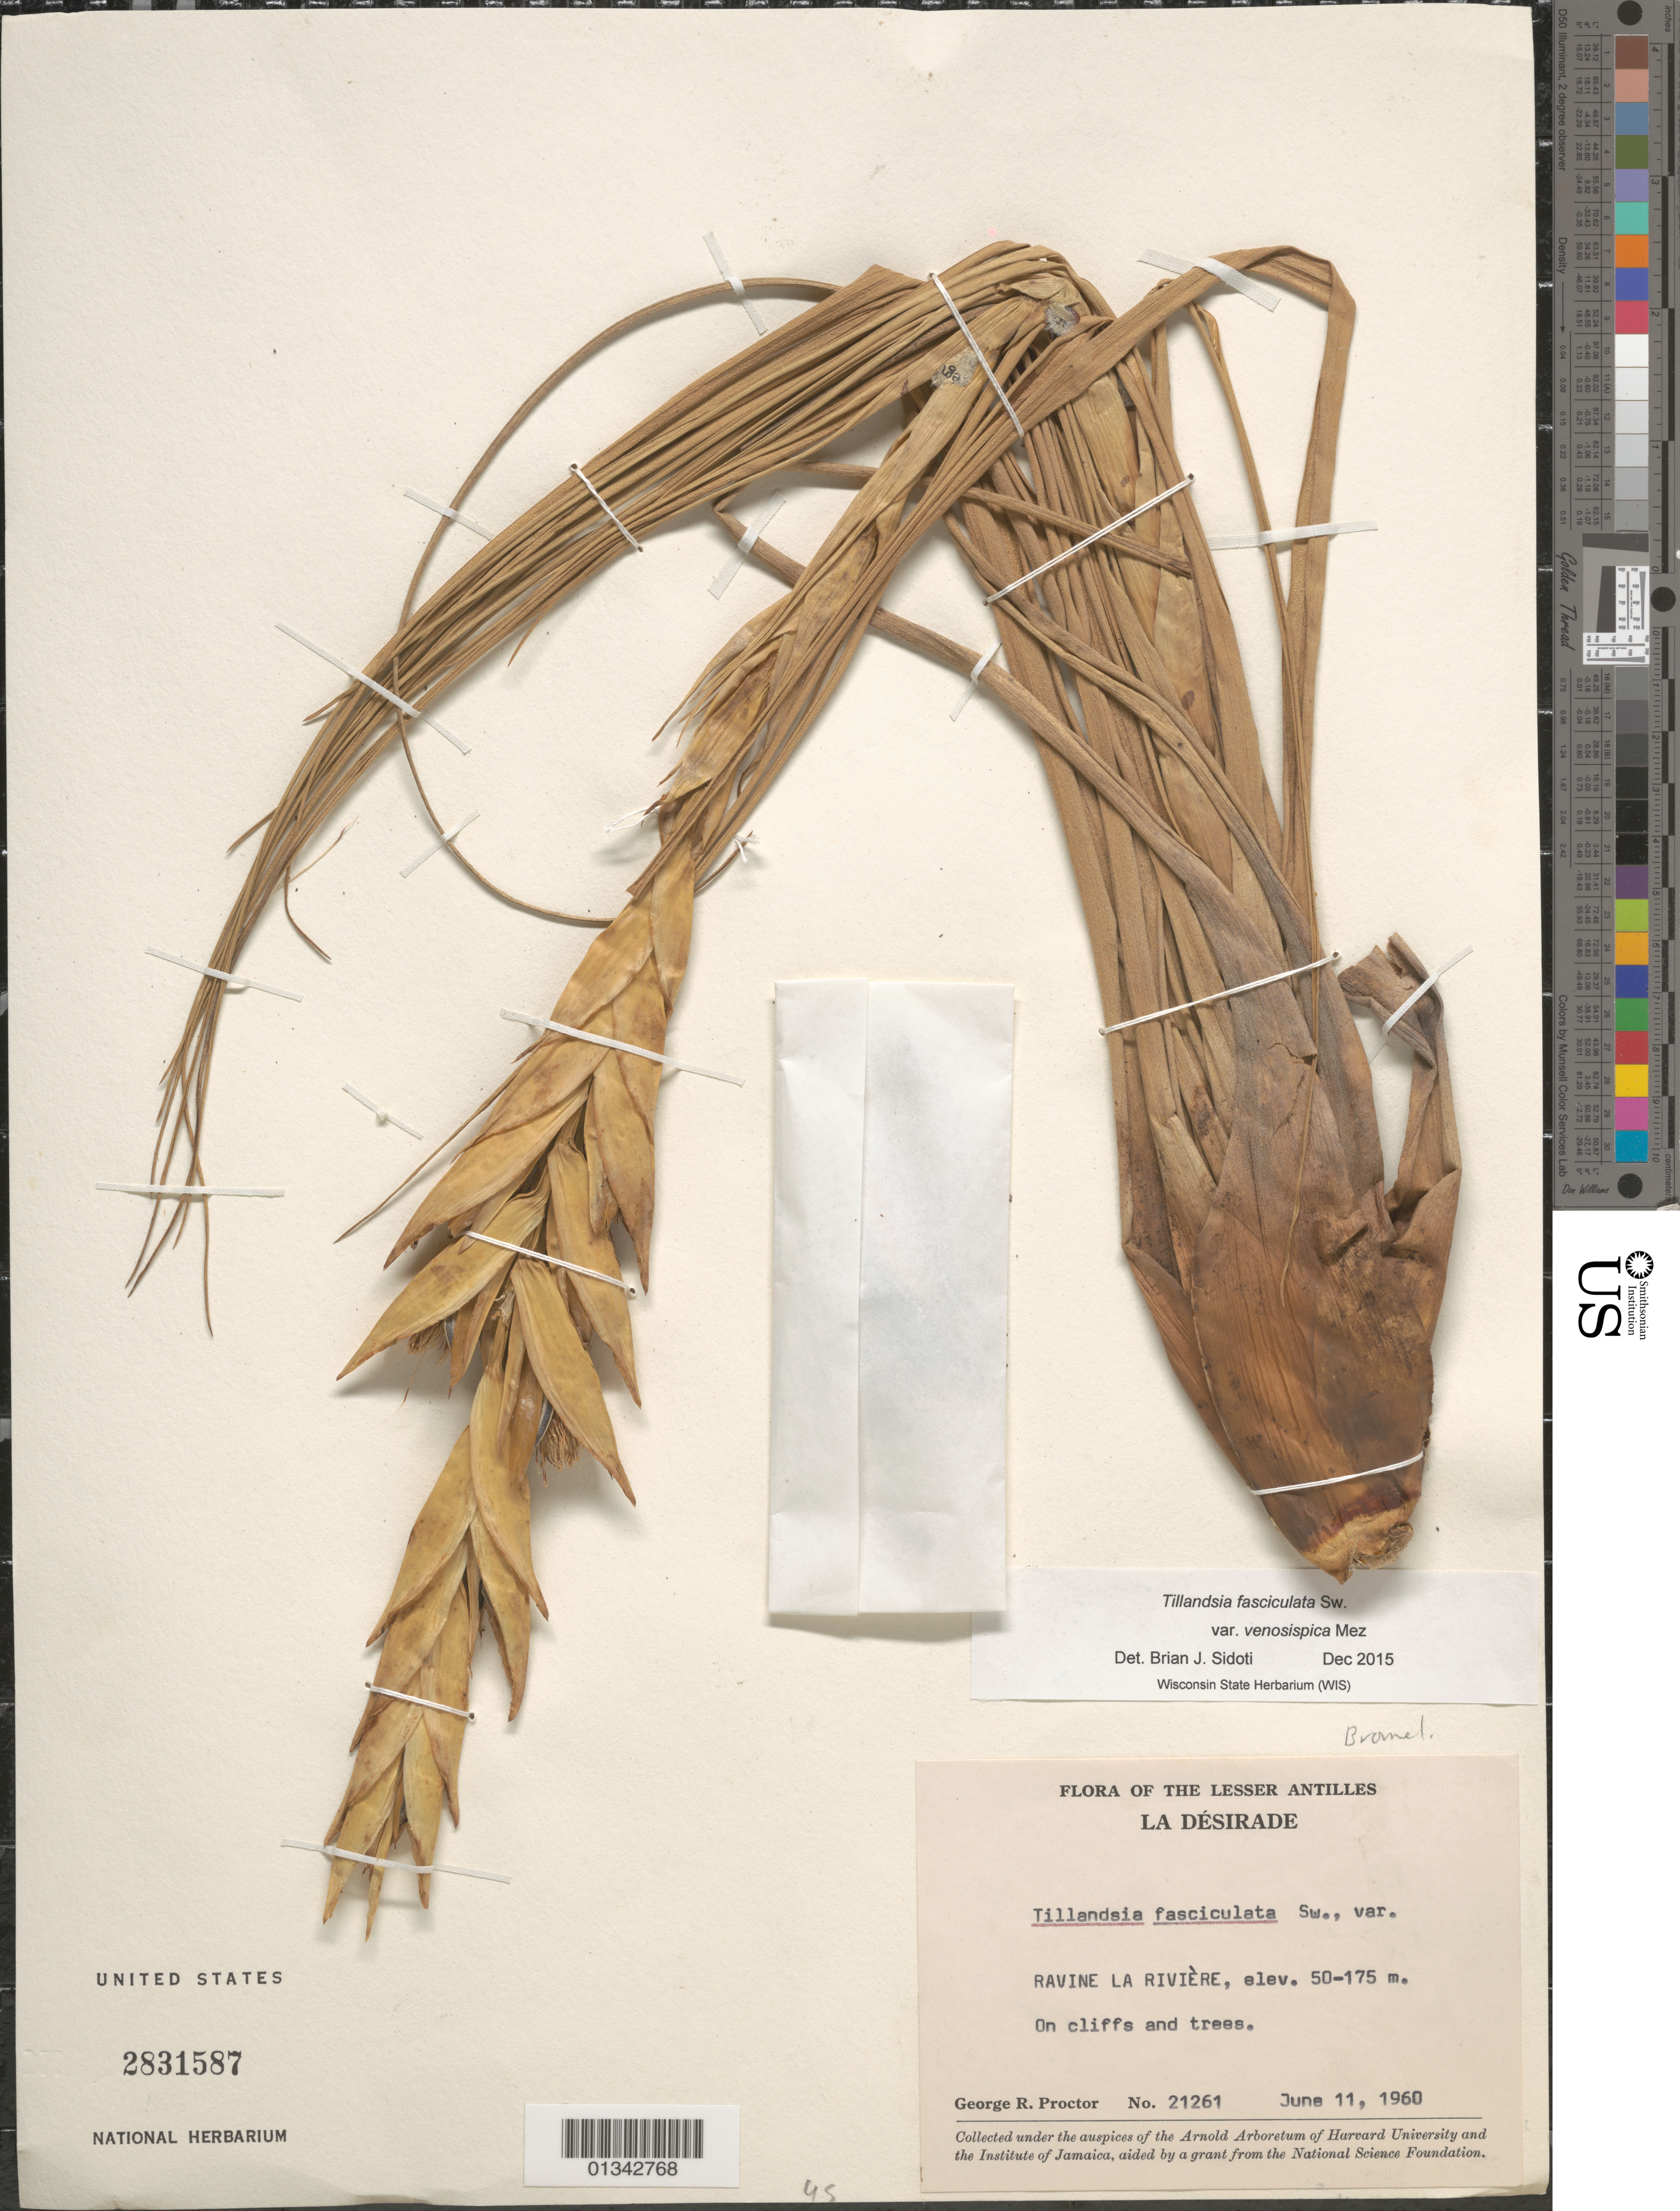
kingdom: Plantae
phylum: Tracheophyta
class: Liliopsida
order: Poales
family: Bromeliaceae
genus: Tillandsia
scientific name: Tillandsia fasciculata var. venosispica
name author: Mez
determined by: Sidoti, B. J.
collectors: G. R. Proctor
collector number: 21261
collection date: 1960-06-11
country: Guadeloupe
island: La Désirade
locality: Ravine La Rivière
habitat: On cliffs and trees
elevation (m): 50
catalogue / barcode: US 2831587